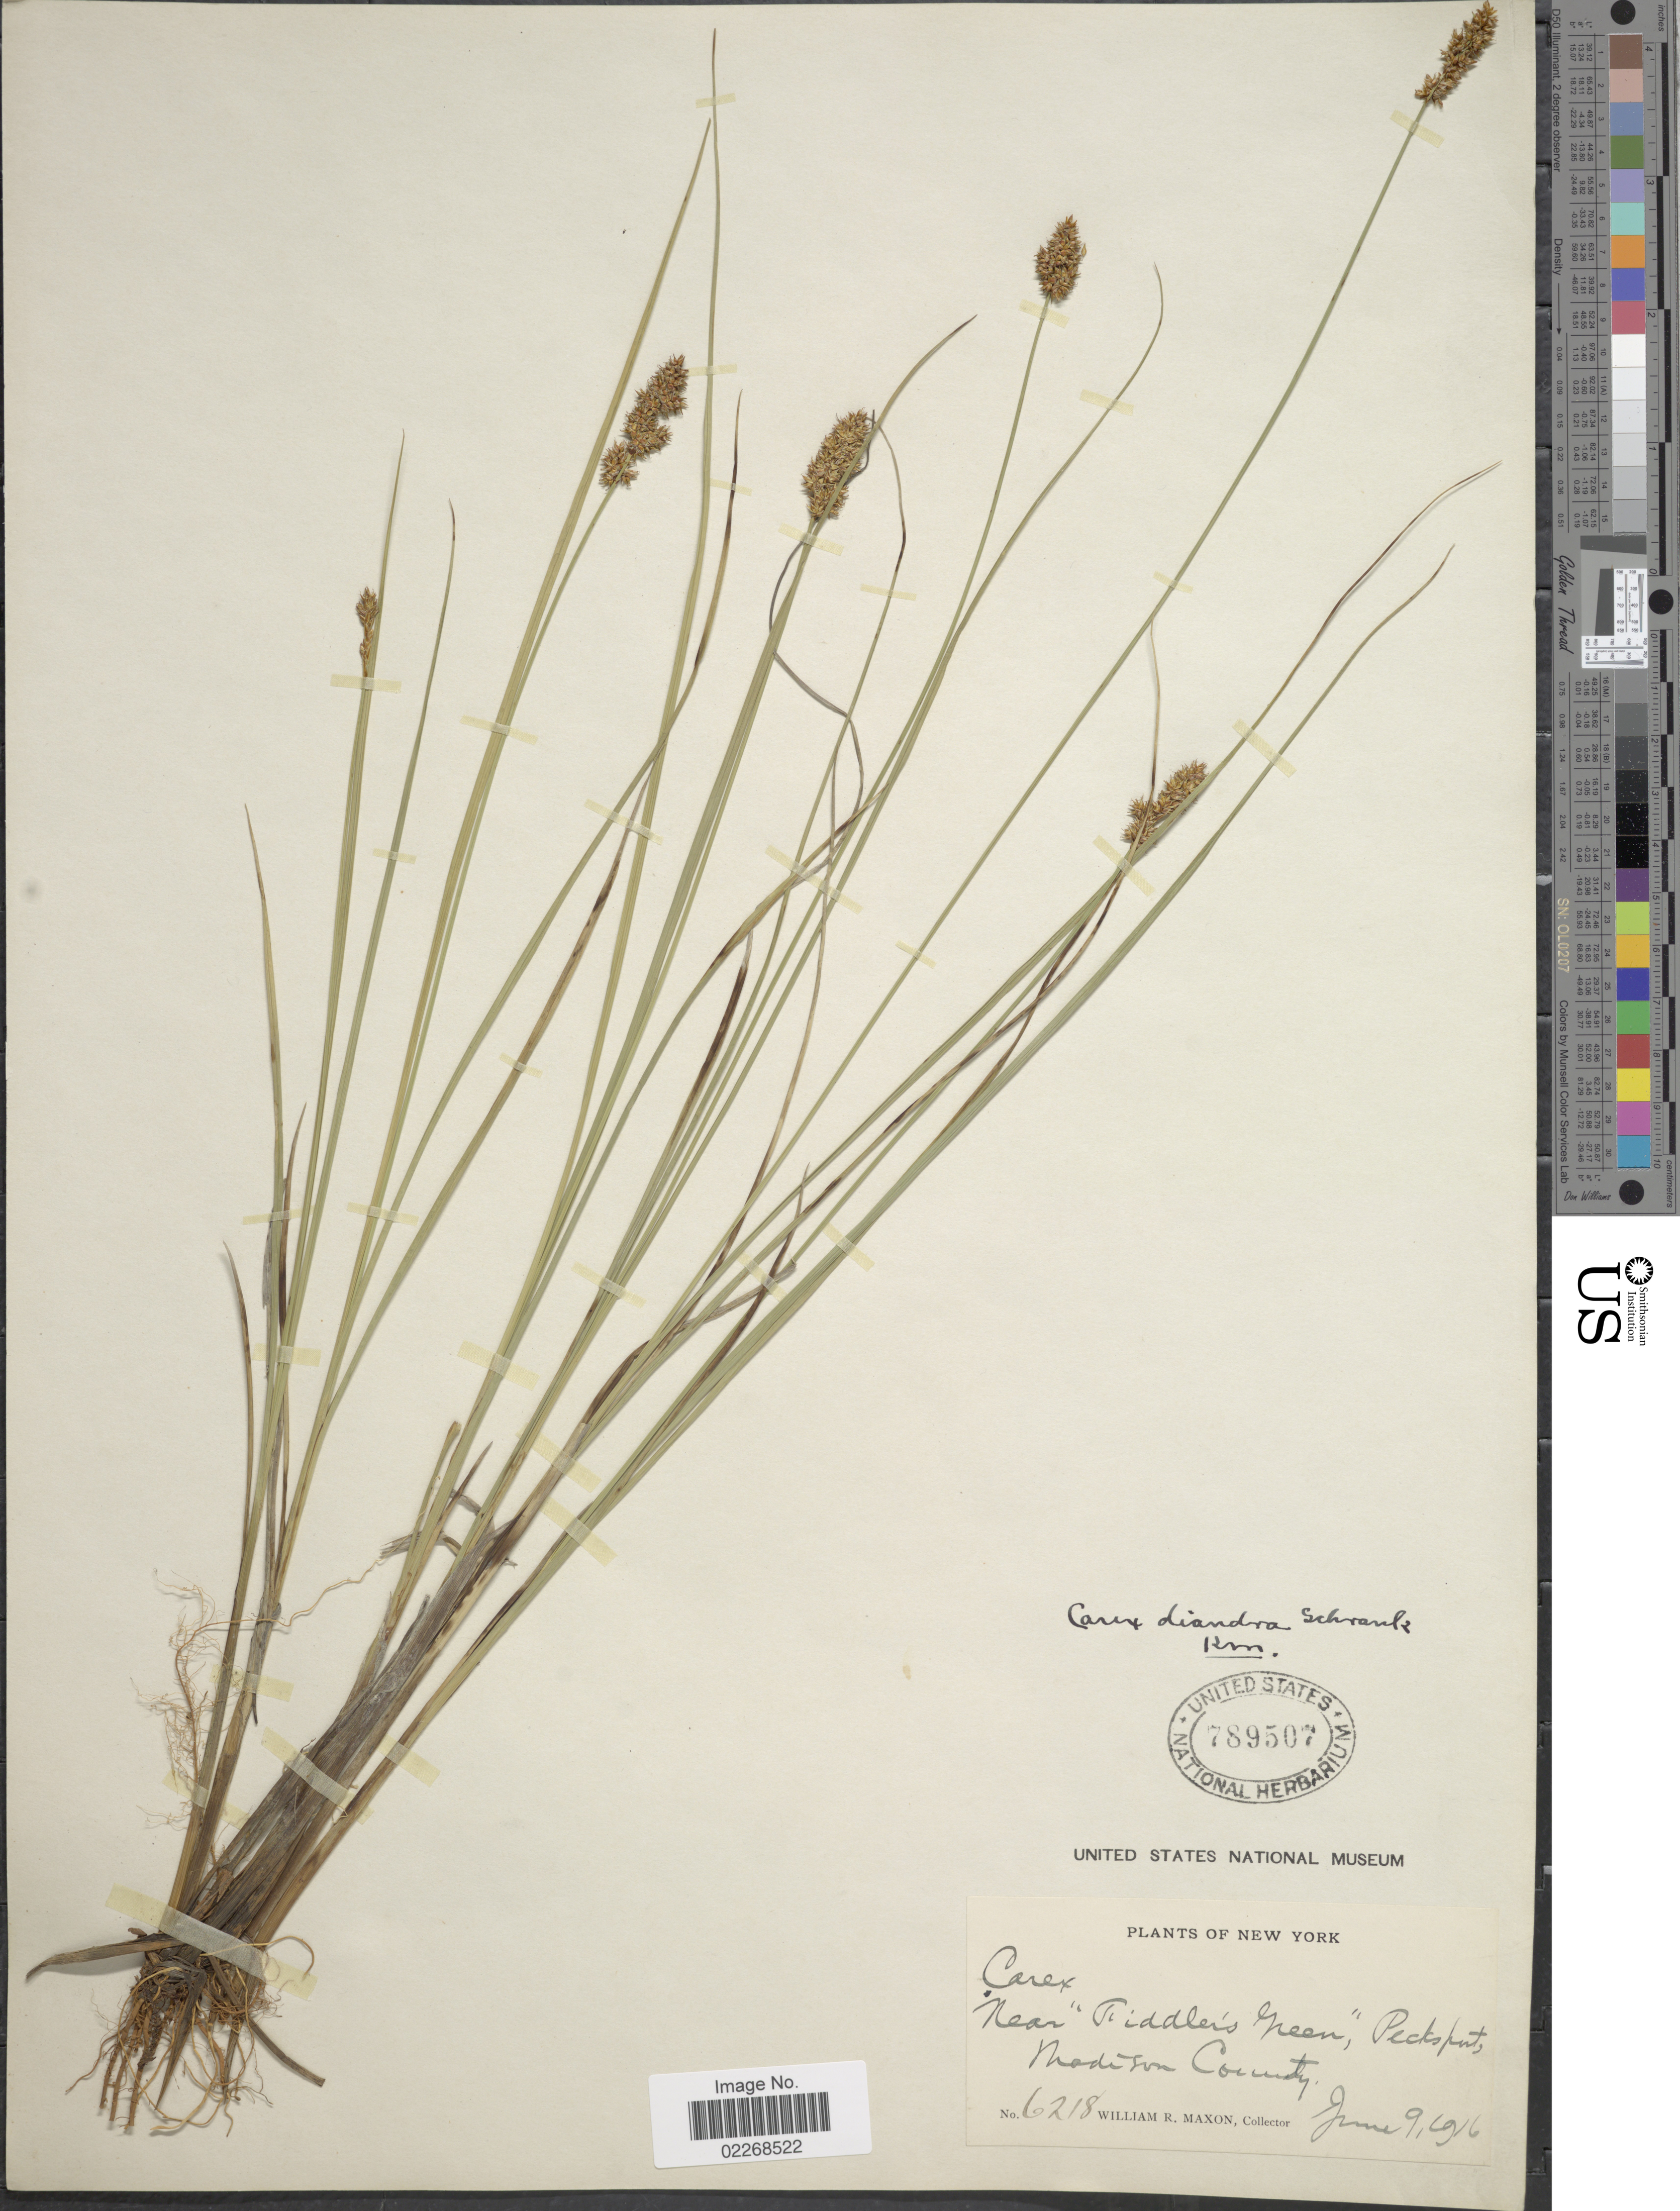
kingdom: Plantae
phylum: Tracheophyta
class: Liliopsida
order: Poales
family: Cyperaceae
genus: Carex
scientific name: Carex diandra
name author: Schrank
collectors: W. R. Maxon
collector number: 6218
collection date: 1916-06-09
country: United States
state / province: New York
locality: Near "Fiddler's Green," Pecksport, Madison County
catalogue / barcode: US 789507